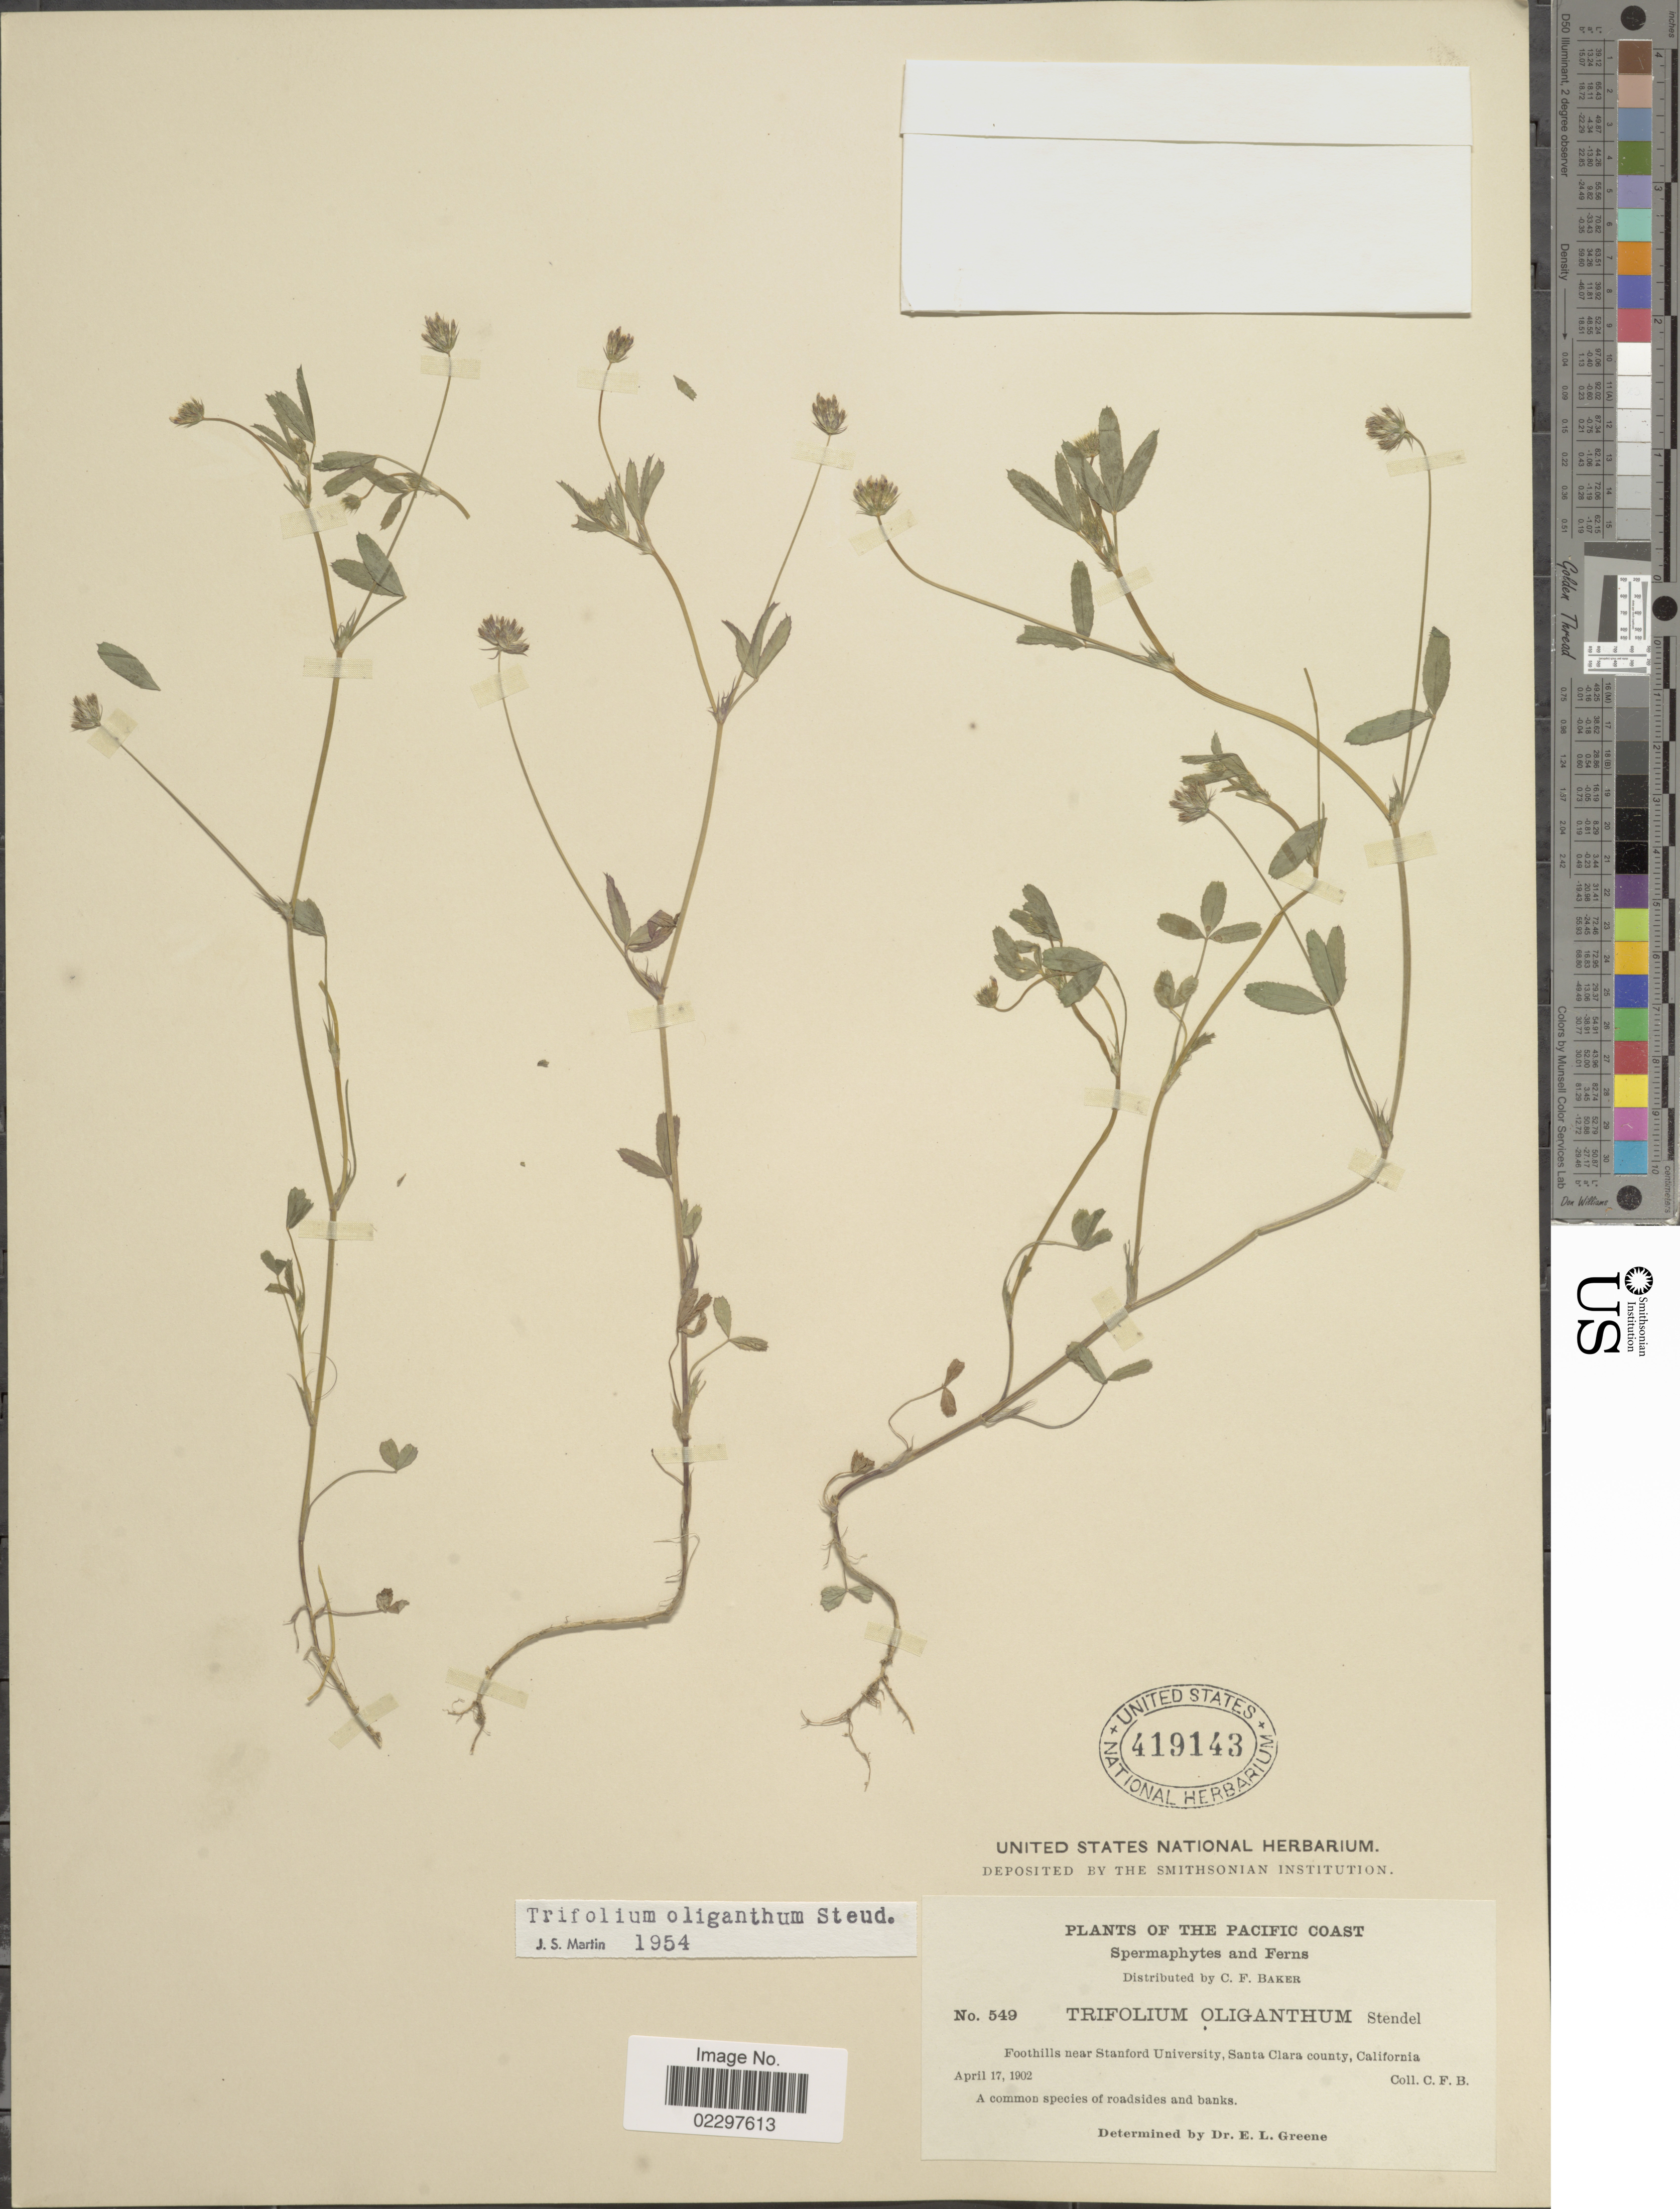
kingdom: Plantae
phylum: Tracheophyta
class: Magnoliopsida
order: Fabales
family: Fabaceae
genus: Trifolium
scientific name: Trifolium oliganthum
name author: Steud.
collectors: C. F. Baker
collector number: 549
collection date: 1902-04-17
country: United States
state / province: California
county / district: Santa Clara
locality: Pacific Coast. Foothills near Stanford University, Santa Clara county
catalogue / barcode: US 419143